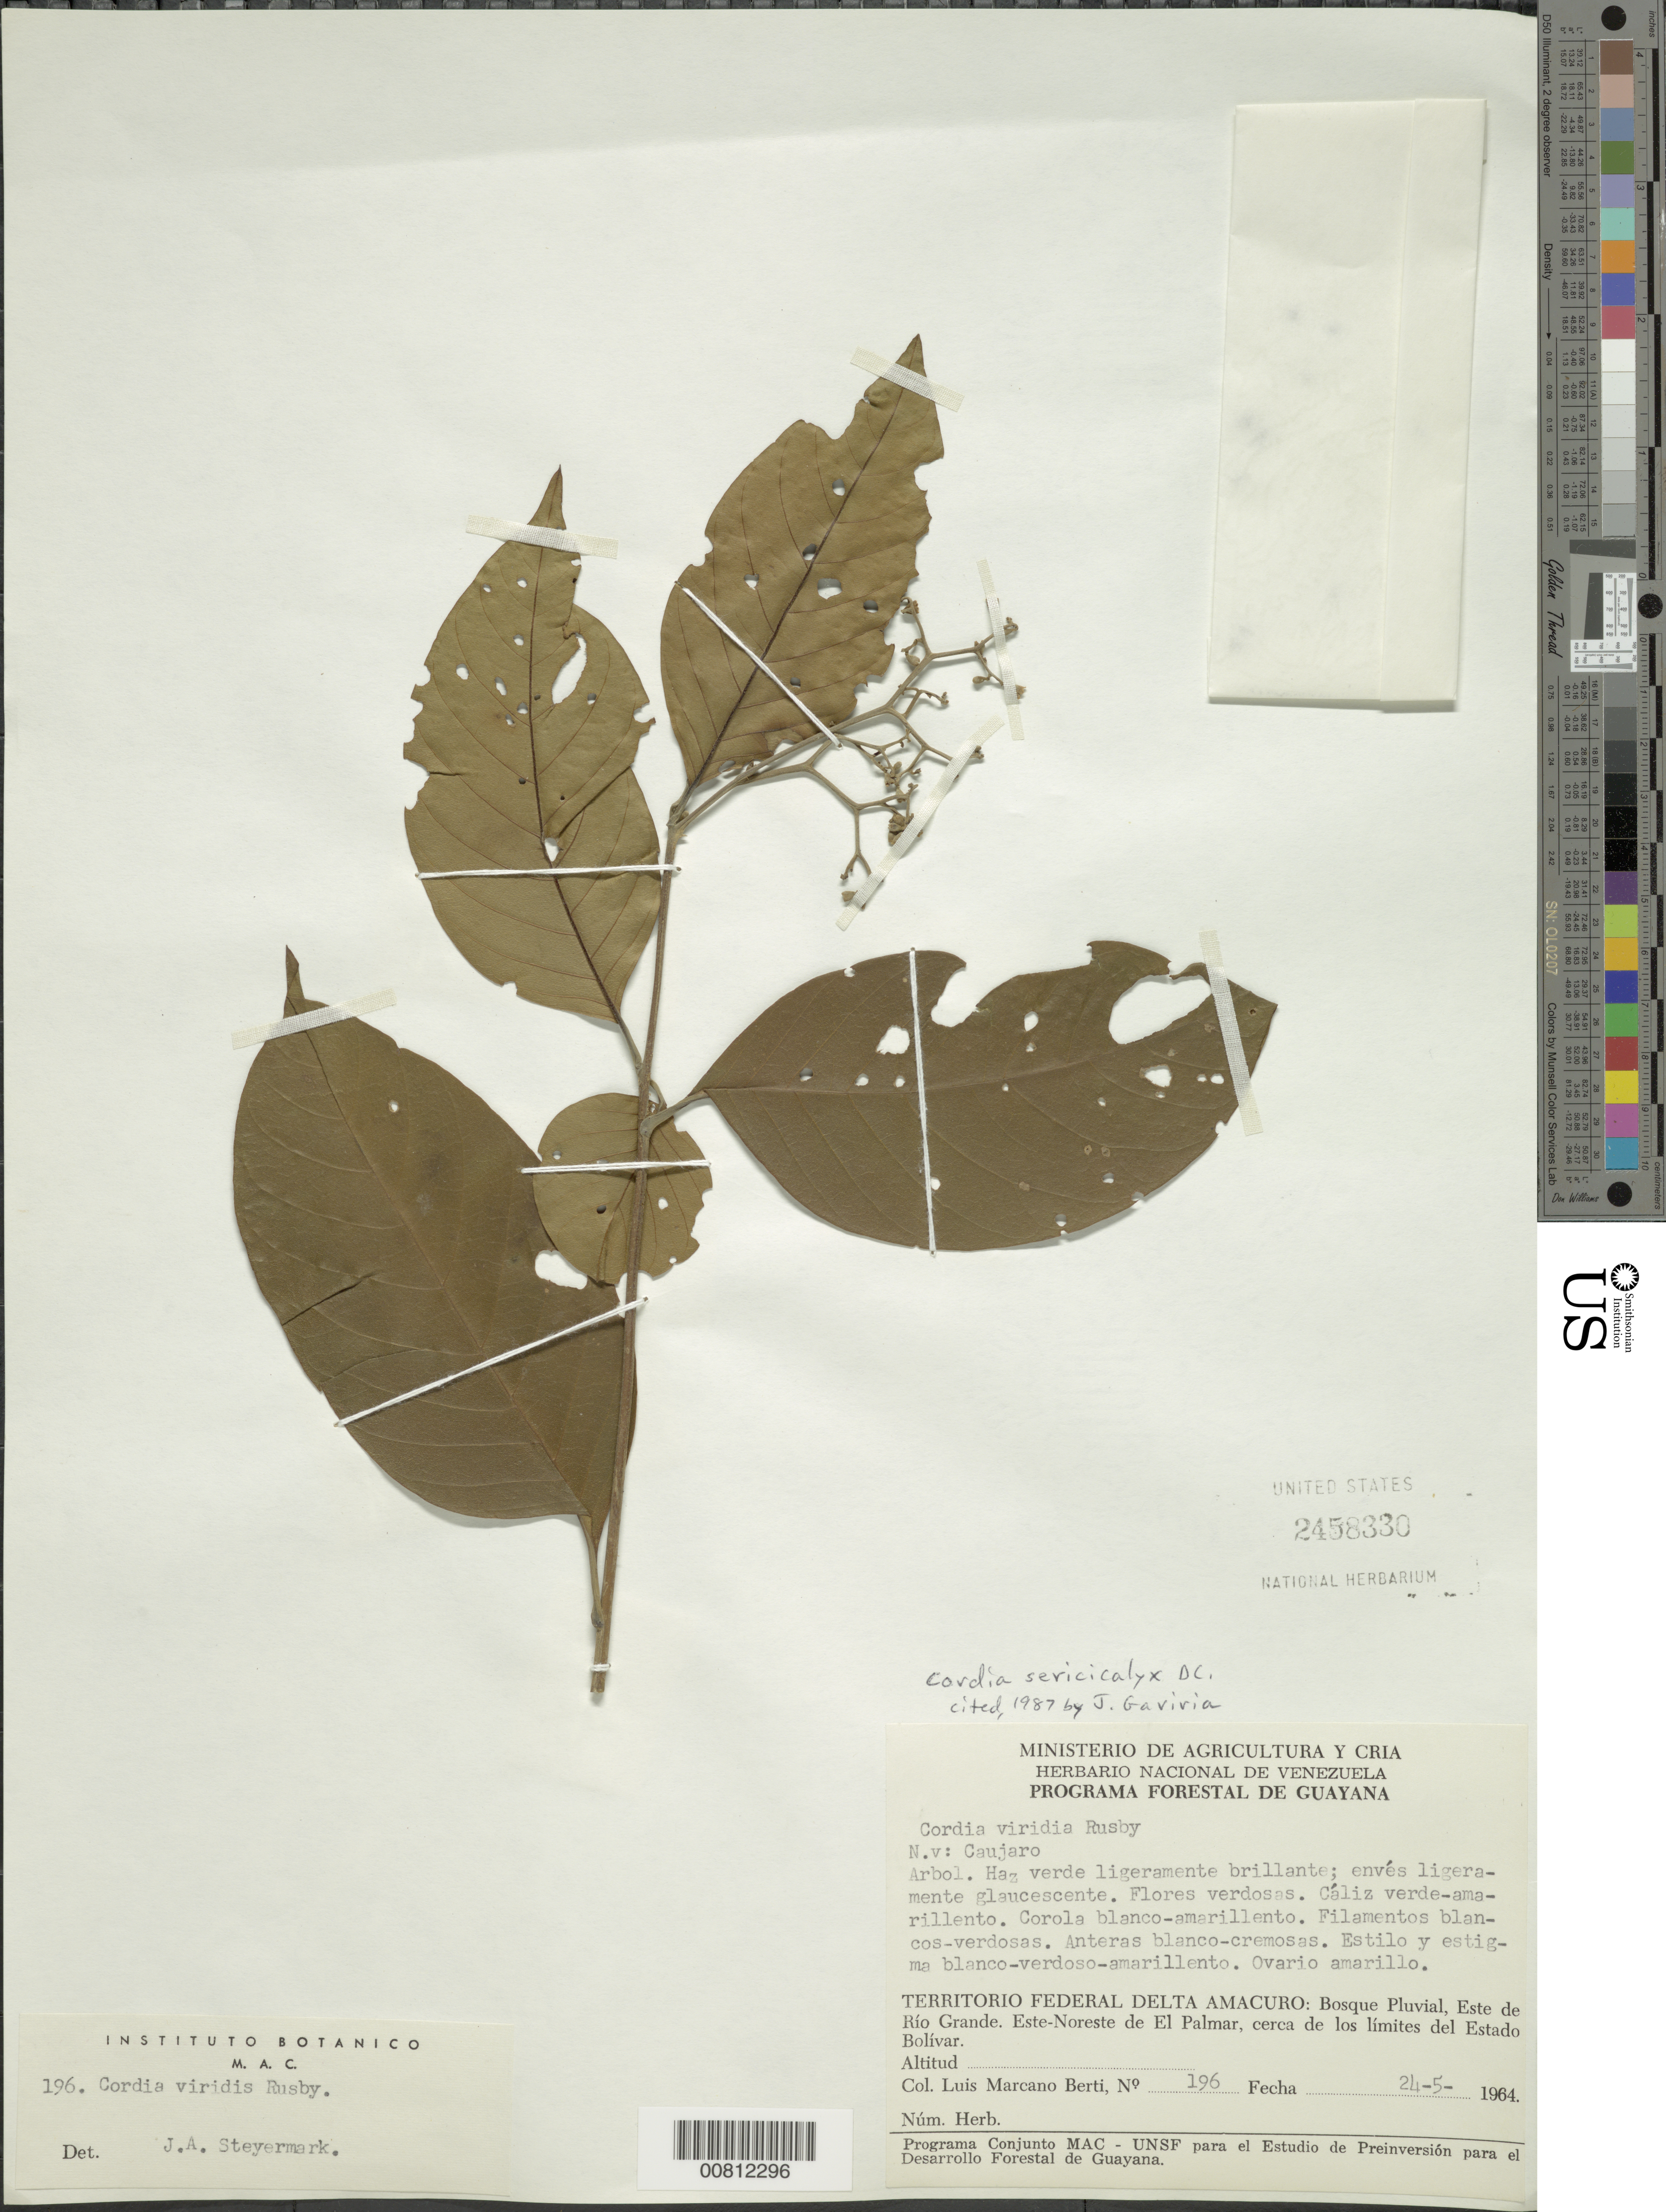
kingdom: Plantae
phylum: Tracheophyta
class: Magnoliopsida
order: Boraginales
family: Cordiaceae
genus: Cordia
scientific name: Cordia sericicalyx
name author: DC.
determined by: Gaviria, J. C.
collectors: L. Marcano-Berti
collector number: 196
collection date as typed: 24-May-64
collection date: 1964-05-24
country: Venezuela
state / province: Delta Amacuro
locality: Este de Río Grande, ENE de El Palmar, cerca de los limites del Estado Bolívar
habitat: Bosque pluvial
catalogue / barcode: US 2458330